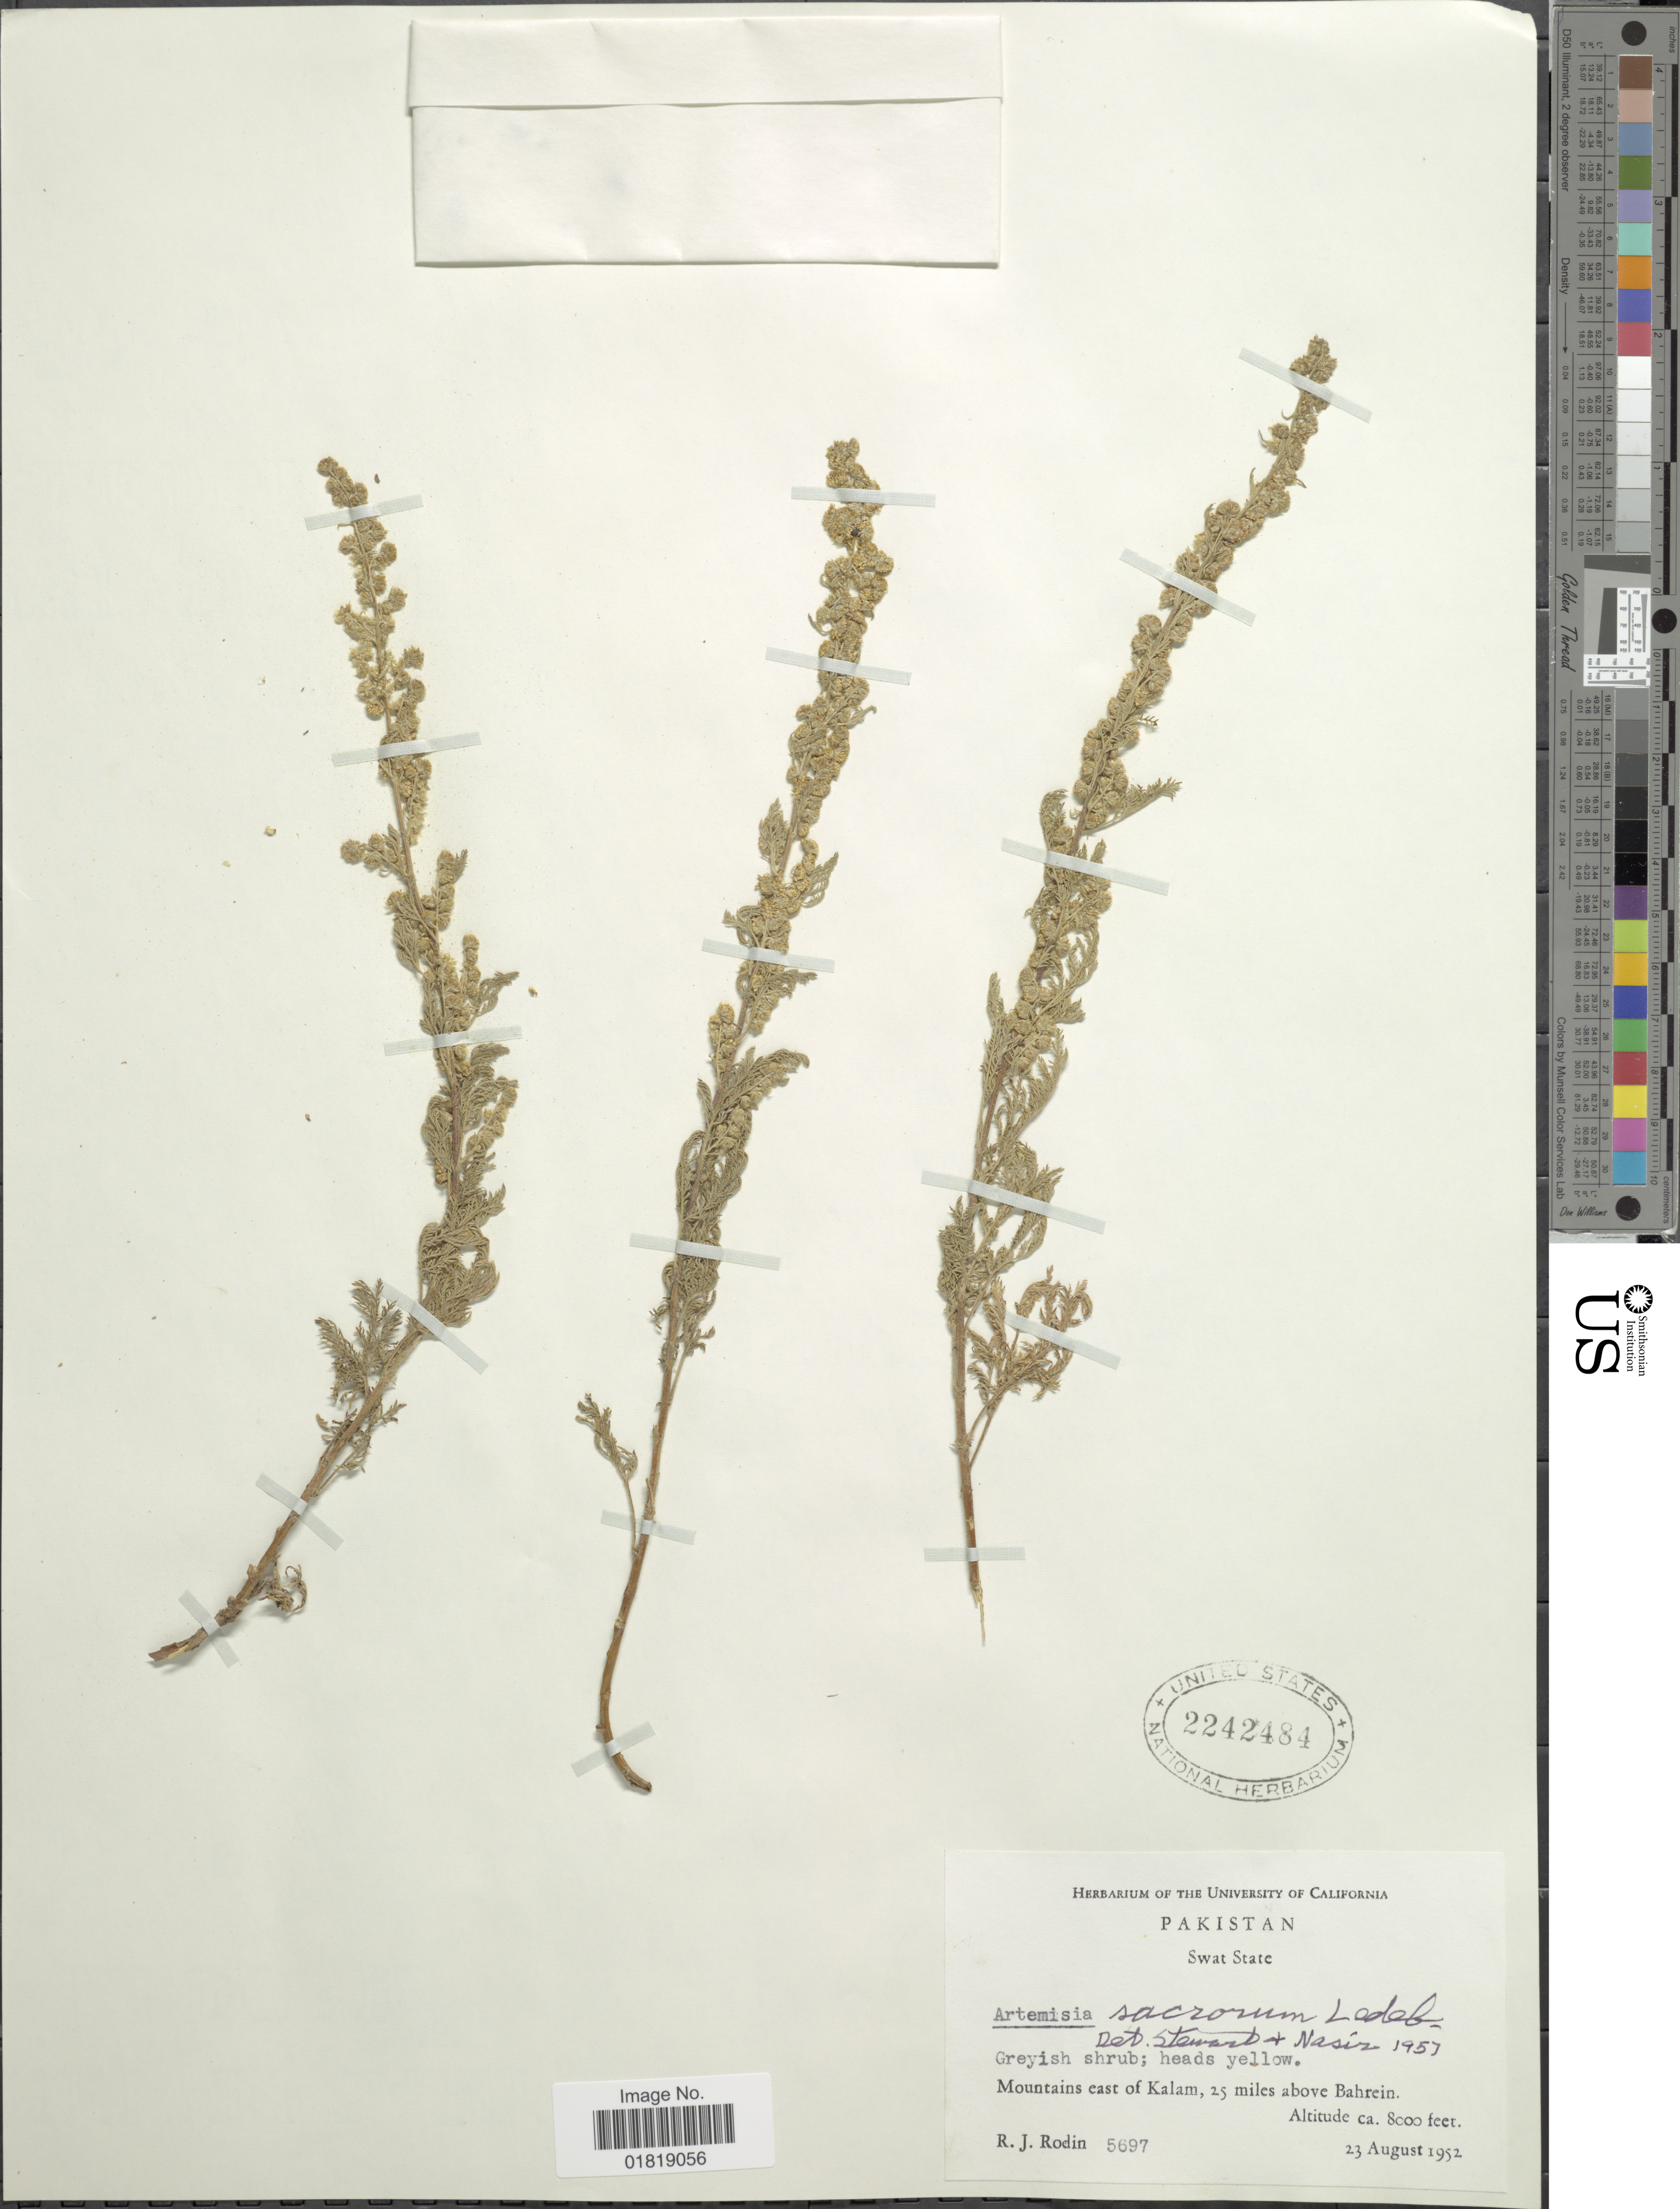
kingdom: Plantae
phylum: Tracheophyta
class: Magnoliopsida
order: Asterales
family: Asteraceae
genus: Artemisia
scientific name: Artemisia sacrorum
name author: Ledeb.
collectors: R. J. Rodin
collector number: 5697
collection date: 1952-08-23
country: Pakistan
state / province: Khyber Pakhtunkhwa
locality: Swat State, Mountain east of Kalam, 25 miles above Bahrein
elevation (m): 2438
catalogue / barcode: US 2242484